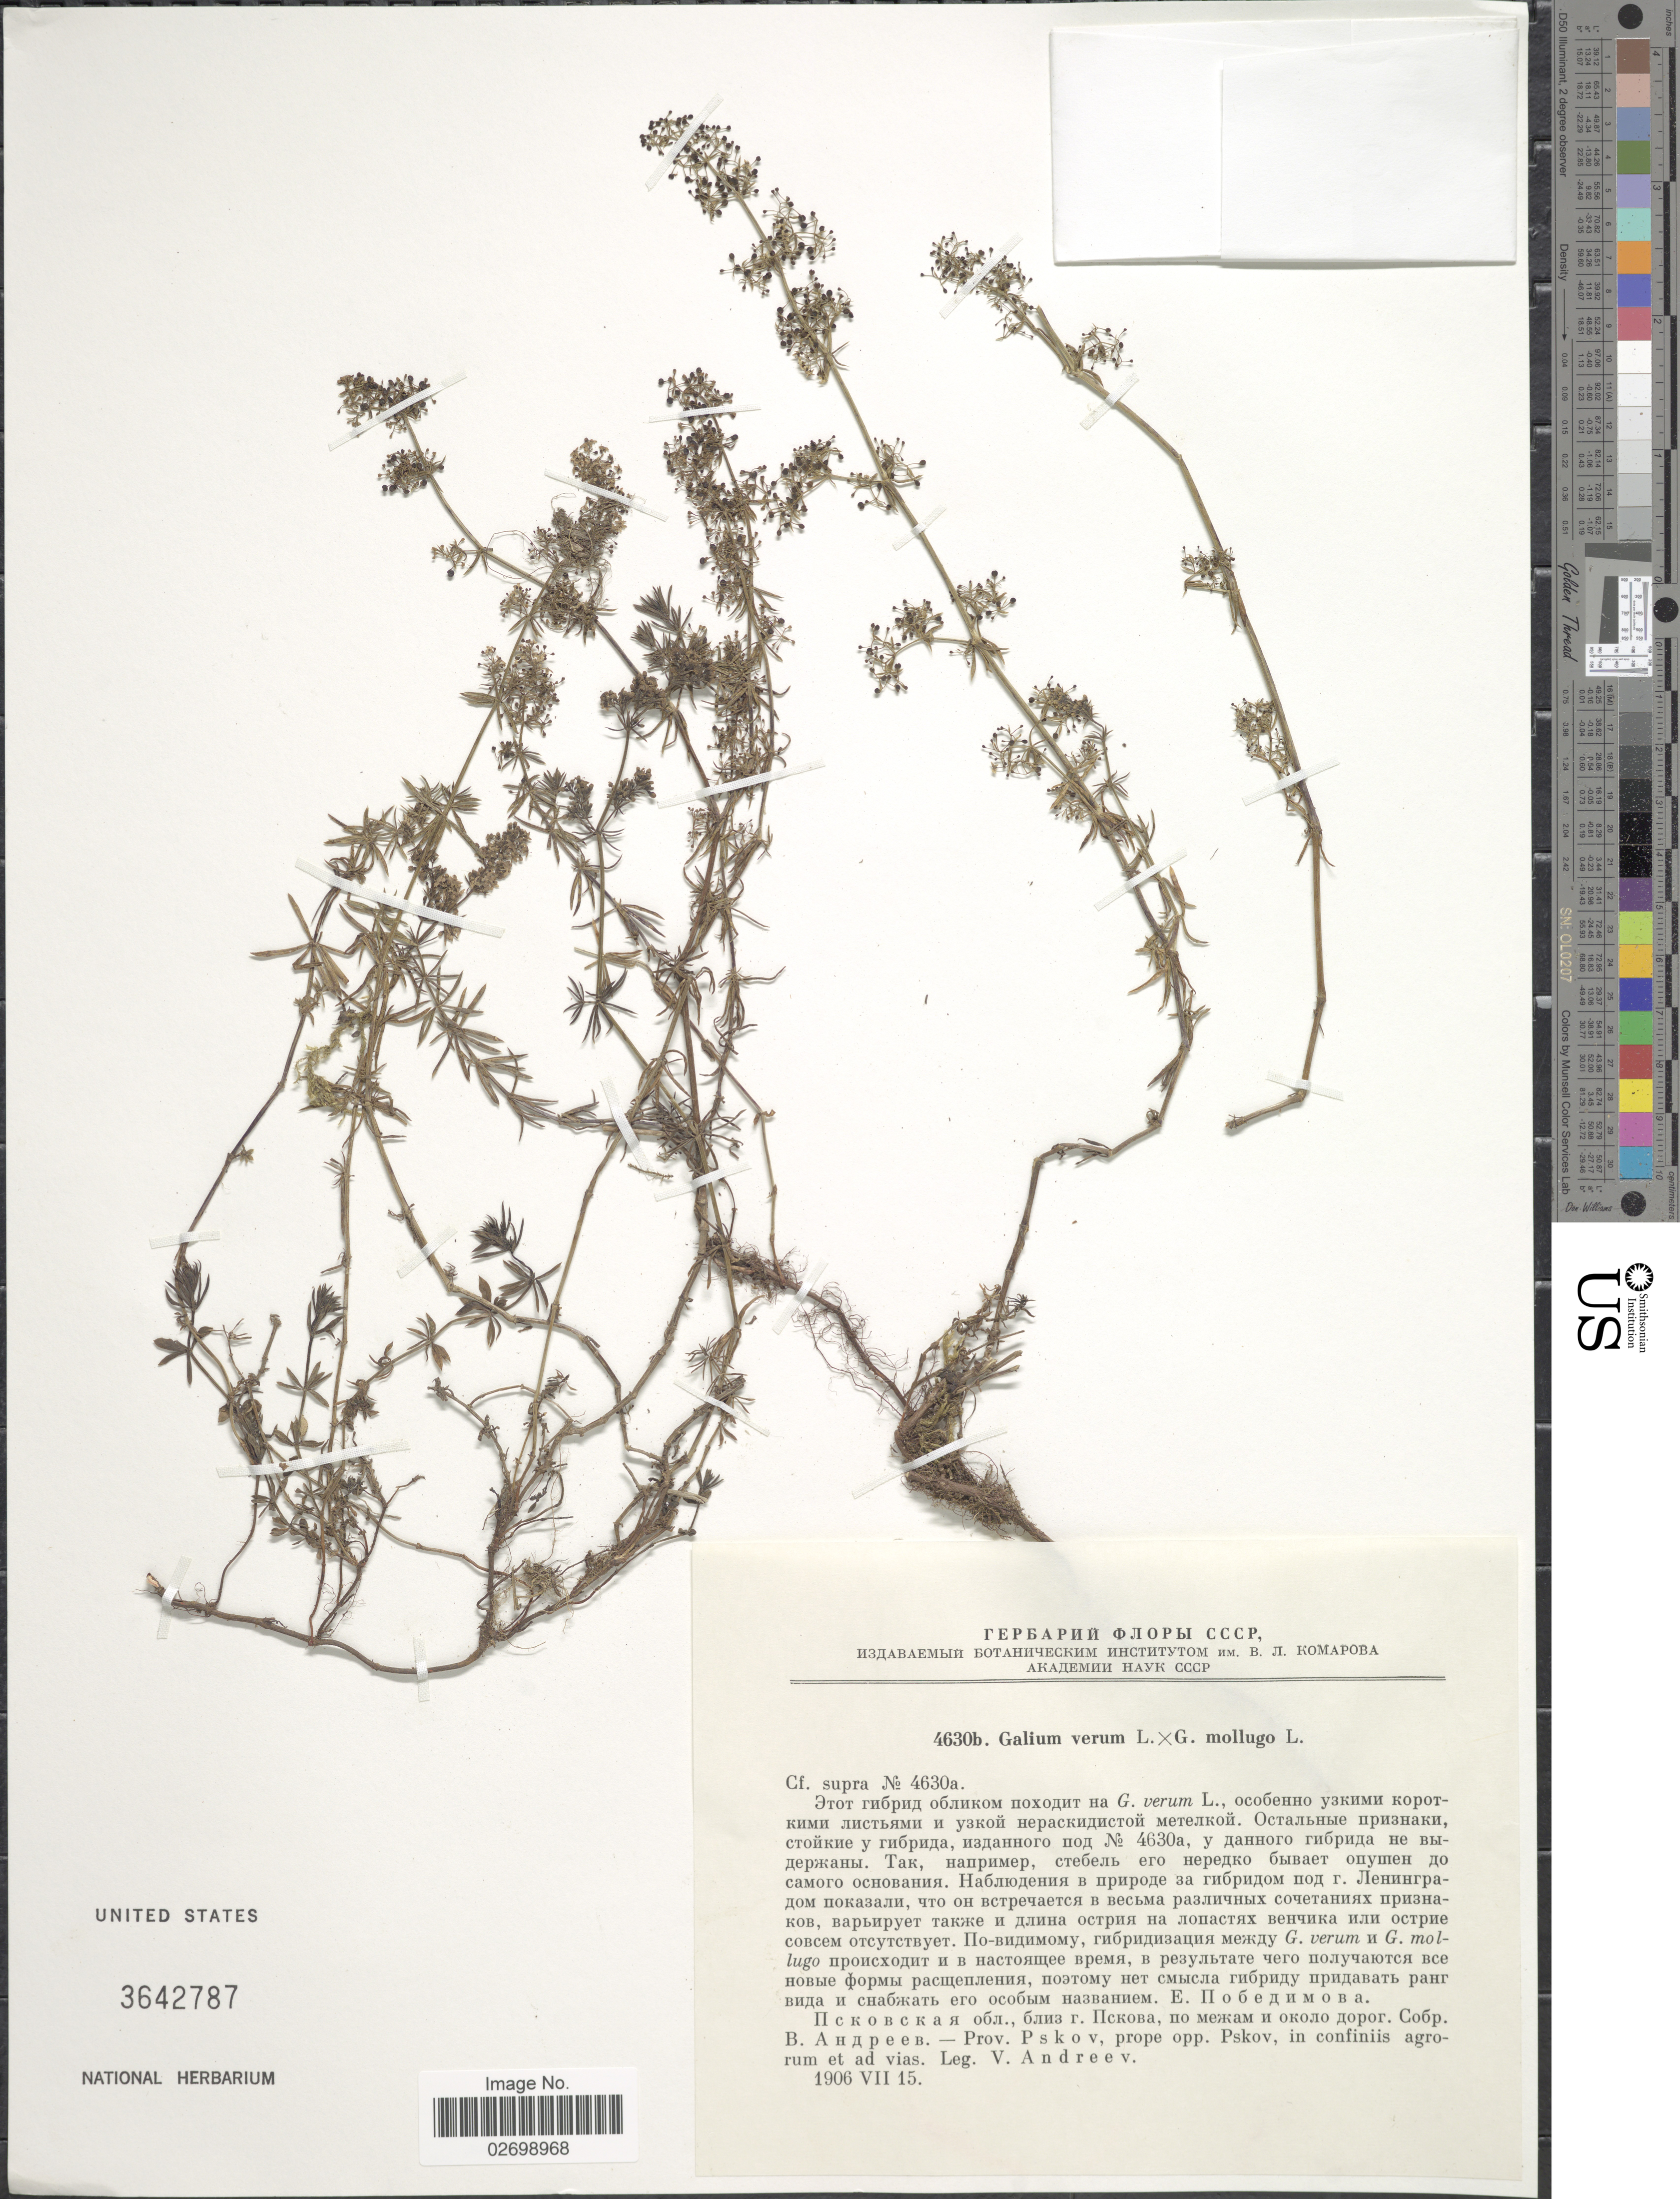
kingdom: Plantae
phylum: Tracheophyta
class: Magnoliopsida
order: Gentianales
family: Rubiaceae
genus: Galium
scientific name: Galium verum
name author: L.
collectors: V. Andreev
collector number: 4630b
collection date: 1906-07-15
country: Russian Federation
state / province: Pskov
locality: Prope opp. Pskov, in confiniis agrorum et ad vias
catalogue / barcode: US 3642787